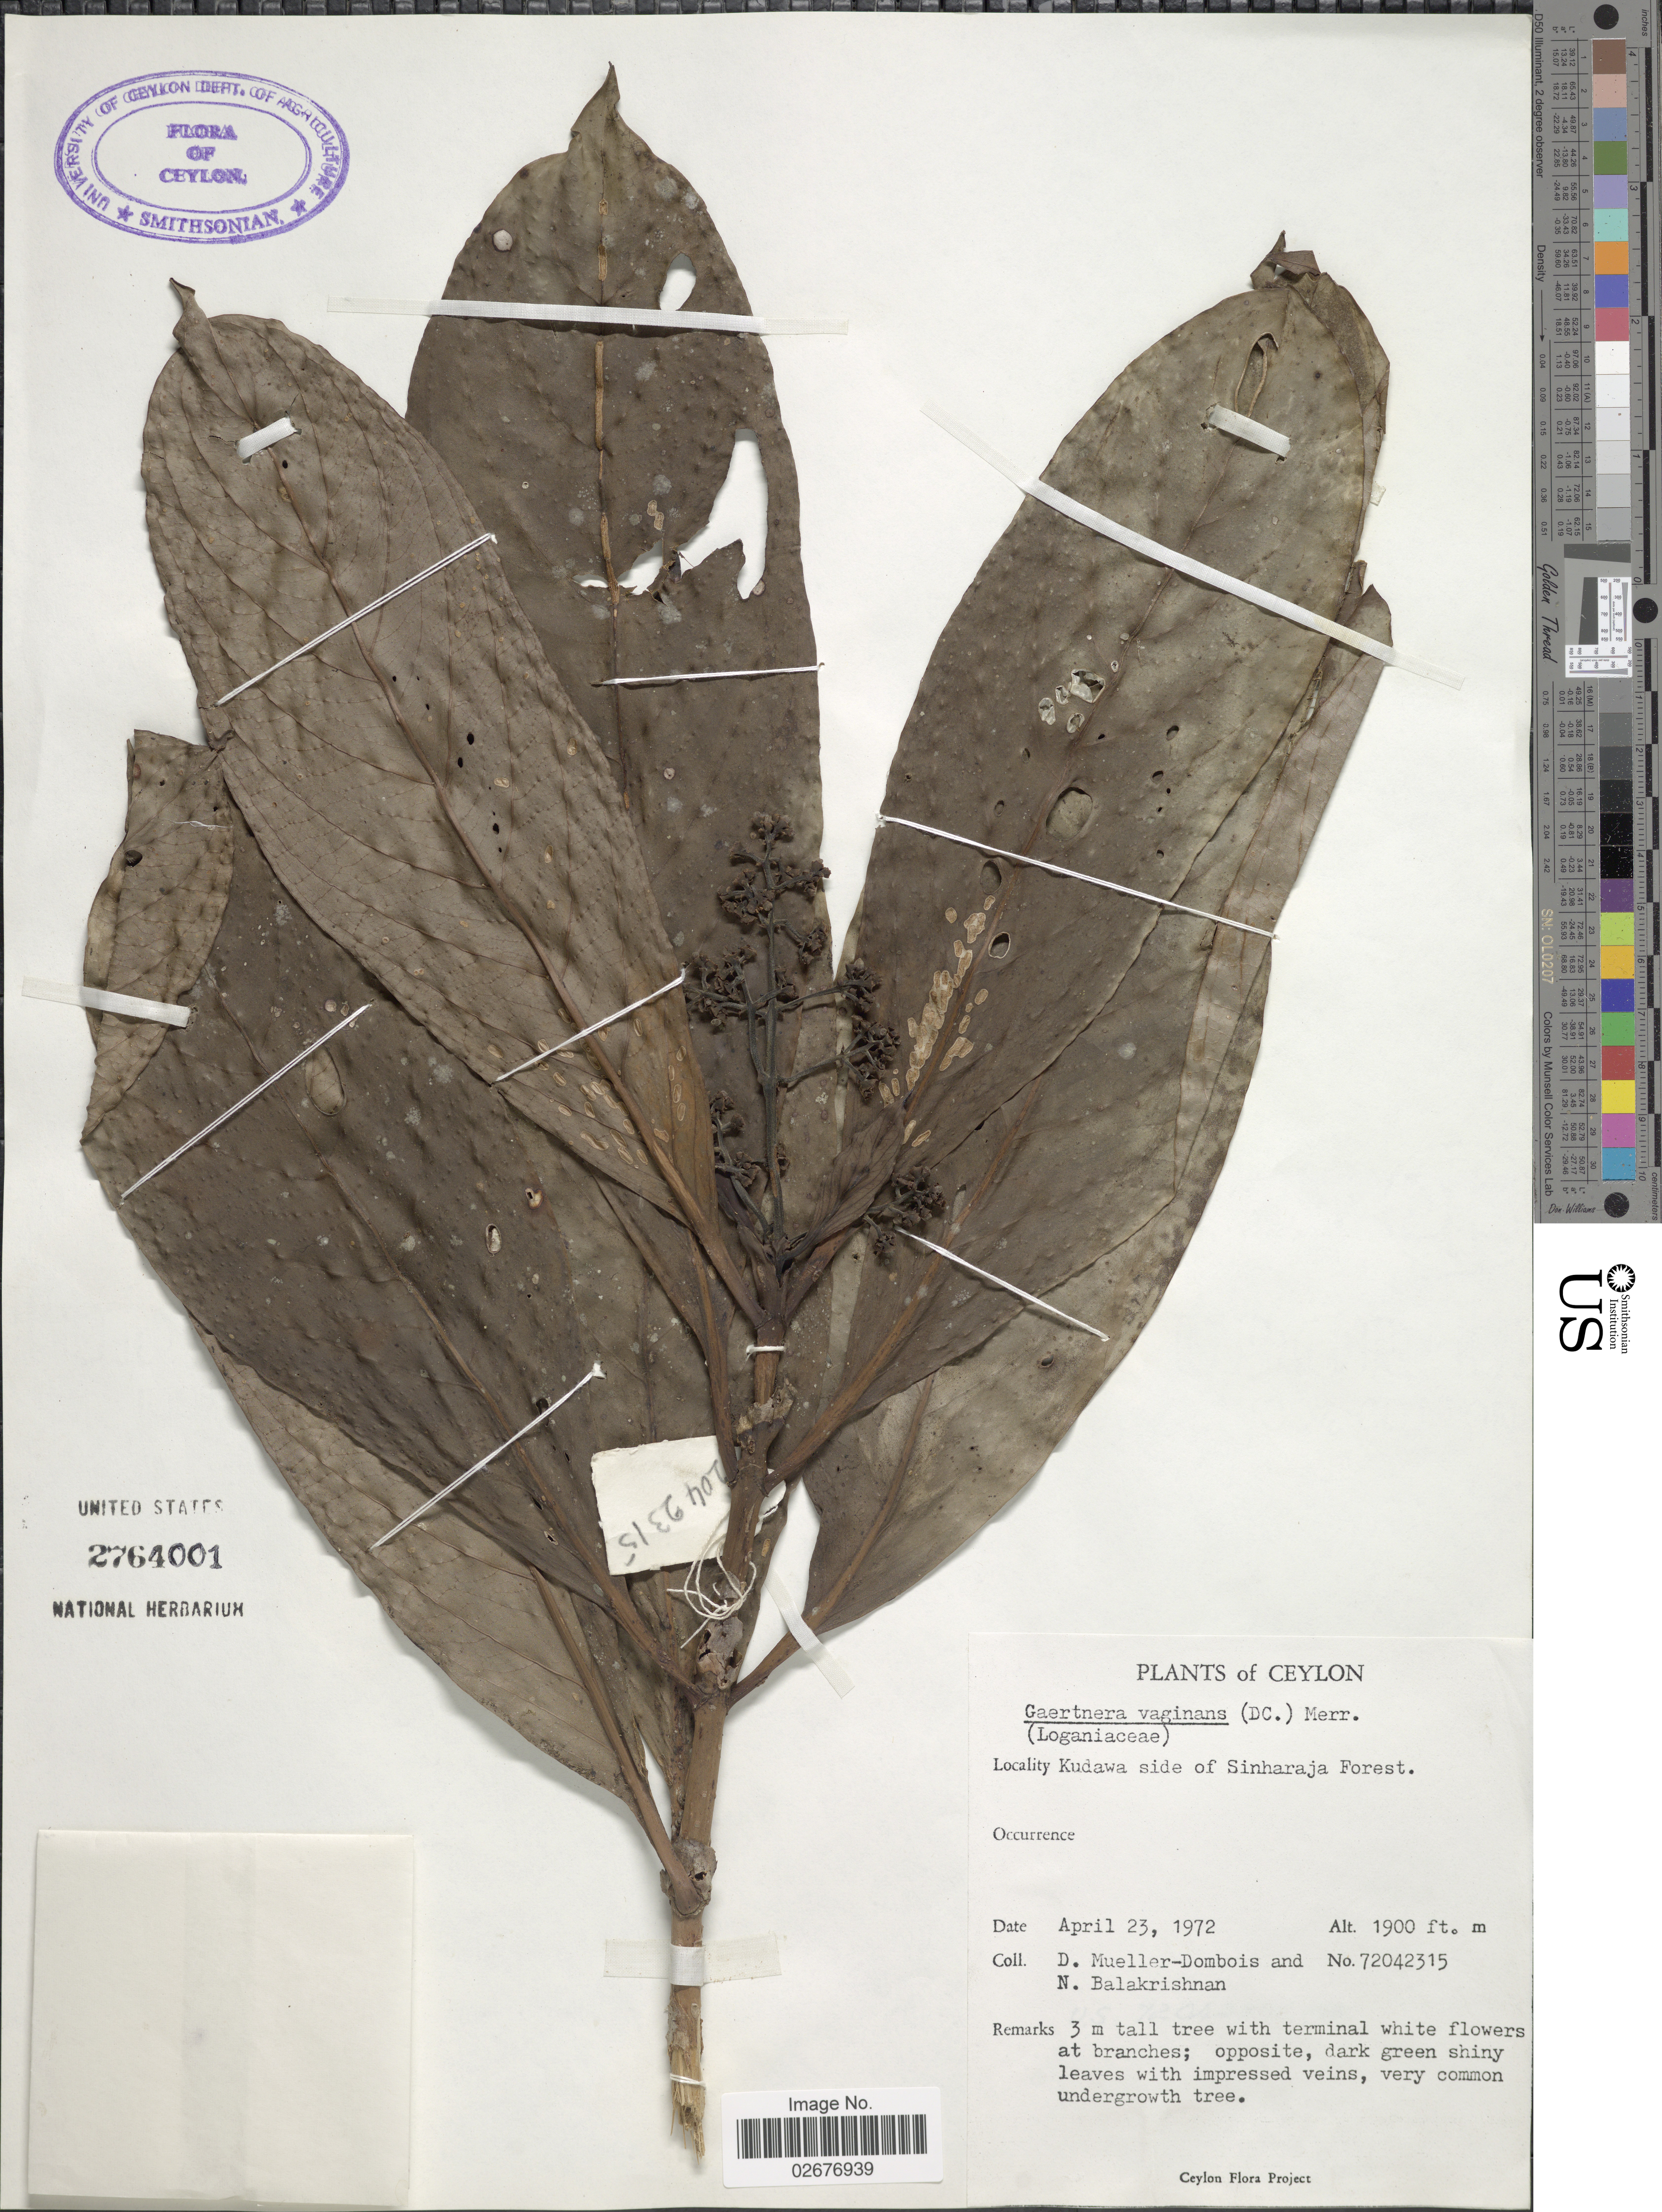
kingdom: Plantae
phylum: Tracheophyta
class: Magnoliopsida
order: Gentianales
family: Rubiaceae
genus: Gaertnera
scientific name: Gaertnera vaginans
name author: (DC.) Merr.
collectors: D. Mueller-Dombois & N. Balakrishnan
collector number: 72042315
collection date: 1972-04-23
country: Sri Lanka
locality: Ceylon, Kudawa side of Sinharaja Forest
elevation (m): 579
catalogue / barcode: US 2764001